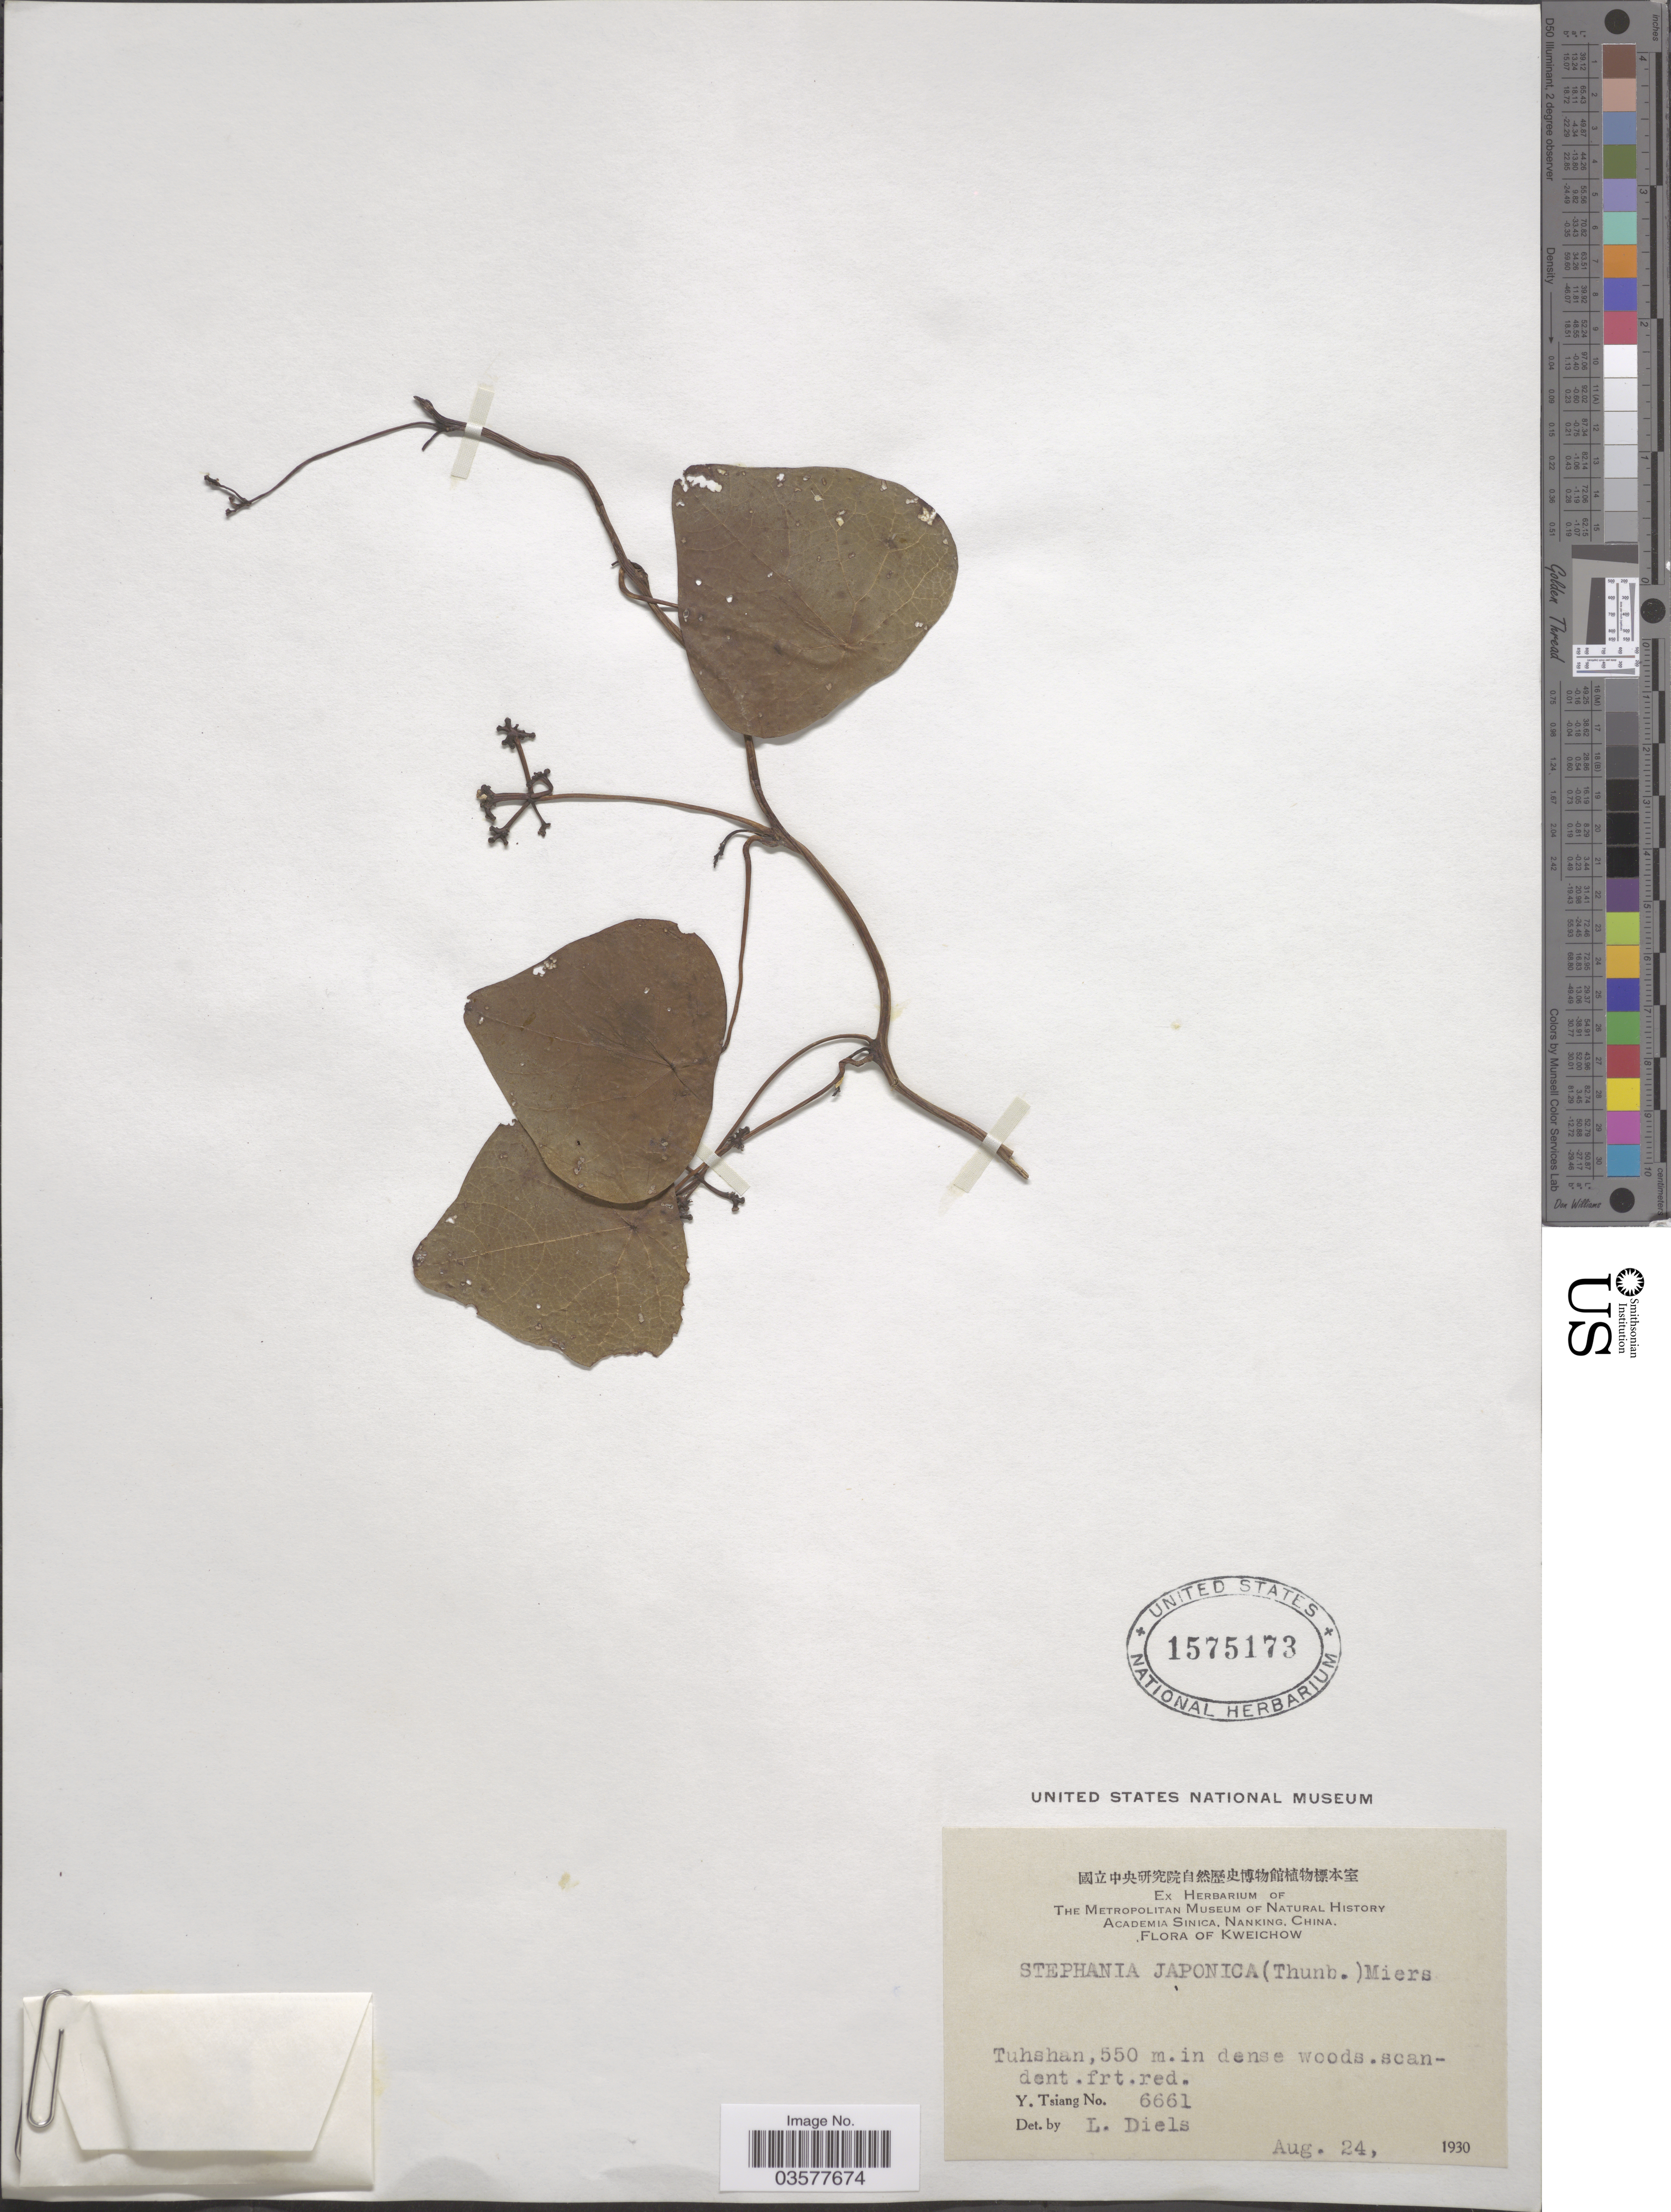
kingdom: Plantae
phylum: Tracheophyta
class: Magnoliopsida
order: Ranunculales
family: Menispermaceae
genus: Stephania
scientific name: Stephania japonica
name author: (Thunb.) Miers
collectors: Y. Tsiang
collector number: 6661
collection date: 1930-08-24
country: China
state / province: Guizhou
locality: Kweichow. Tuhshan.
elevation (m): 550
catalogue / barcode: US 1575173